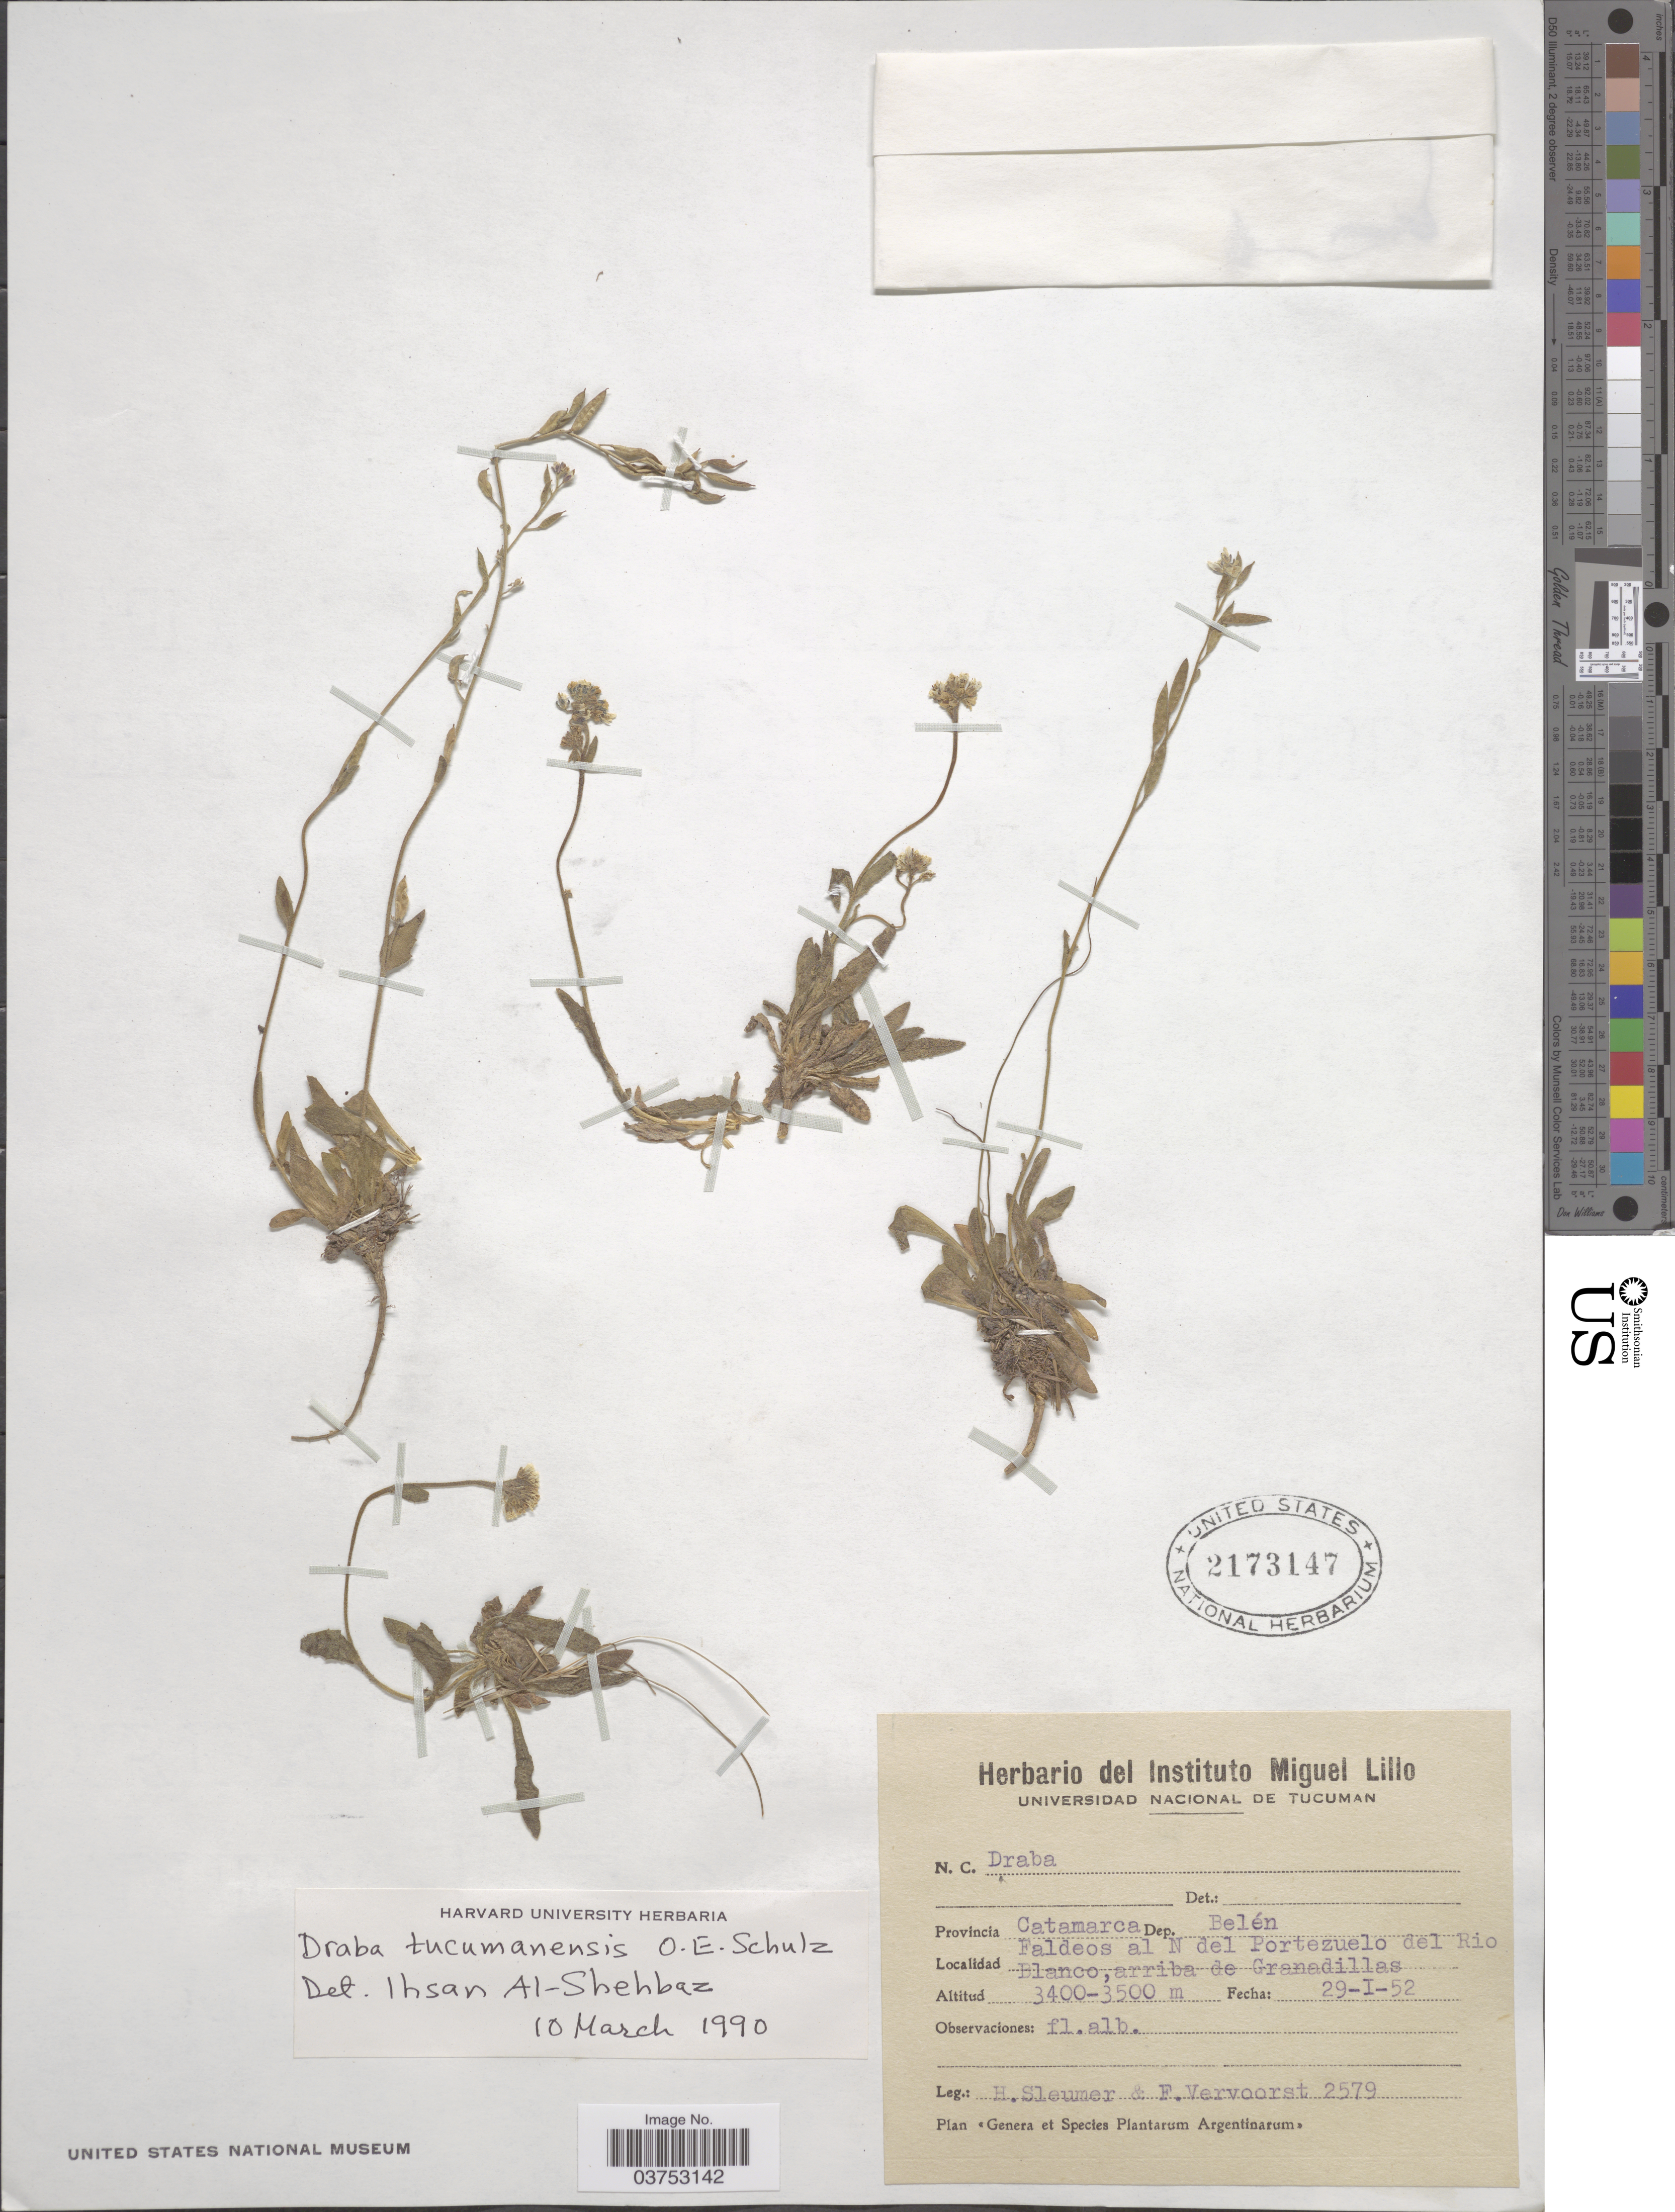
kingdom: Plantae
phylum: Tracheophyta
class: Magnoliopsida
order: Brassicales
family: Brassicaceae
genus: Draba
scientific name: Draba tucumanensis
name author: O.E. Schulz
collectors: H. O. Sleumer & F. Vervoorst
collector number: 2579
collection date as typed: Transcribed d/m/y: 29/1/52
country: Argentina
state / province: Catamarca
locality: Dep. Belén. Faldeos al N del Portezuelo del Rio Blanco, arriba de Granadillas.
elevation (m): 3400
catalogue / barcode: US 2173147